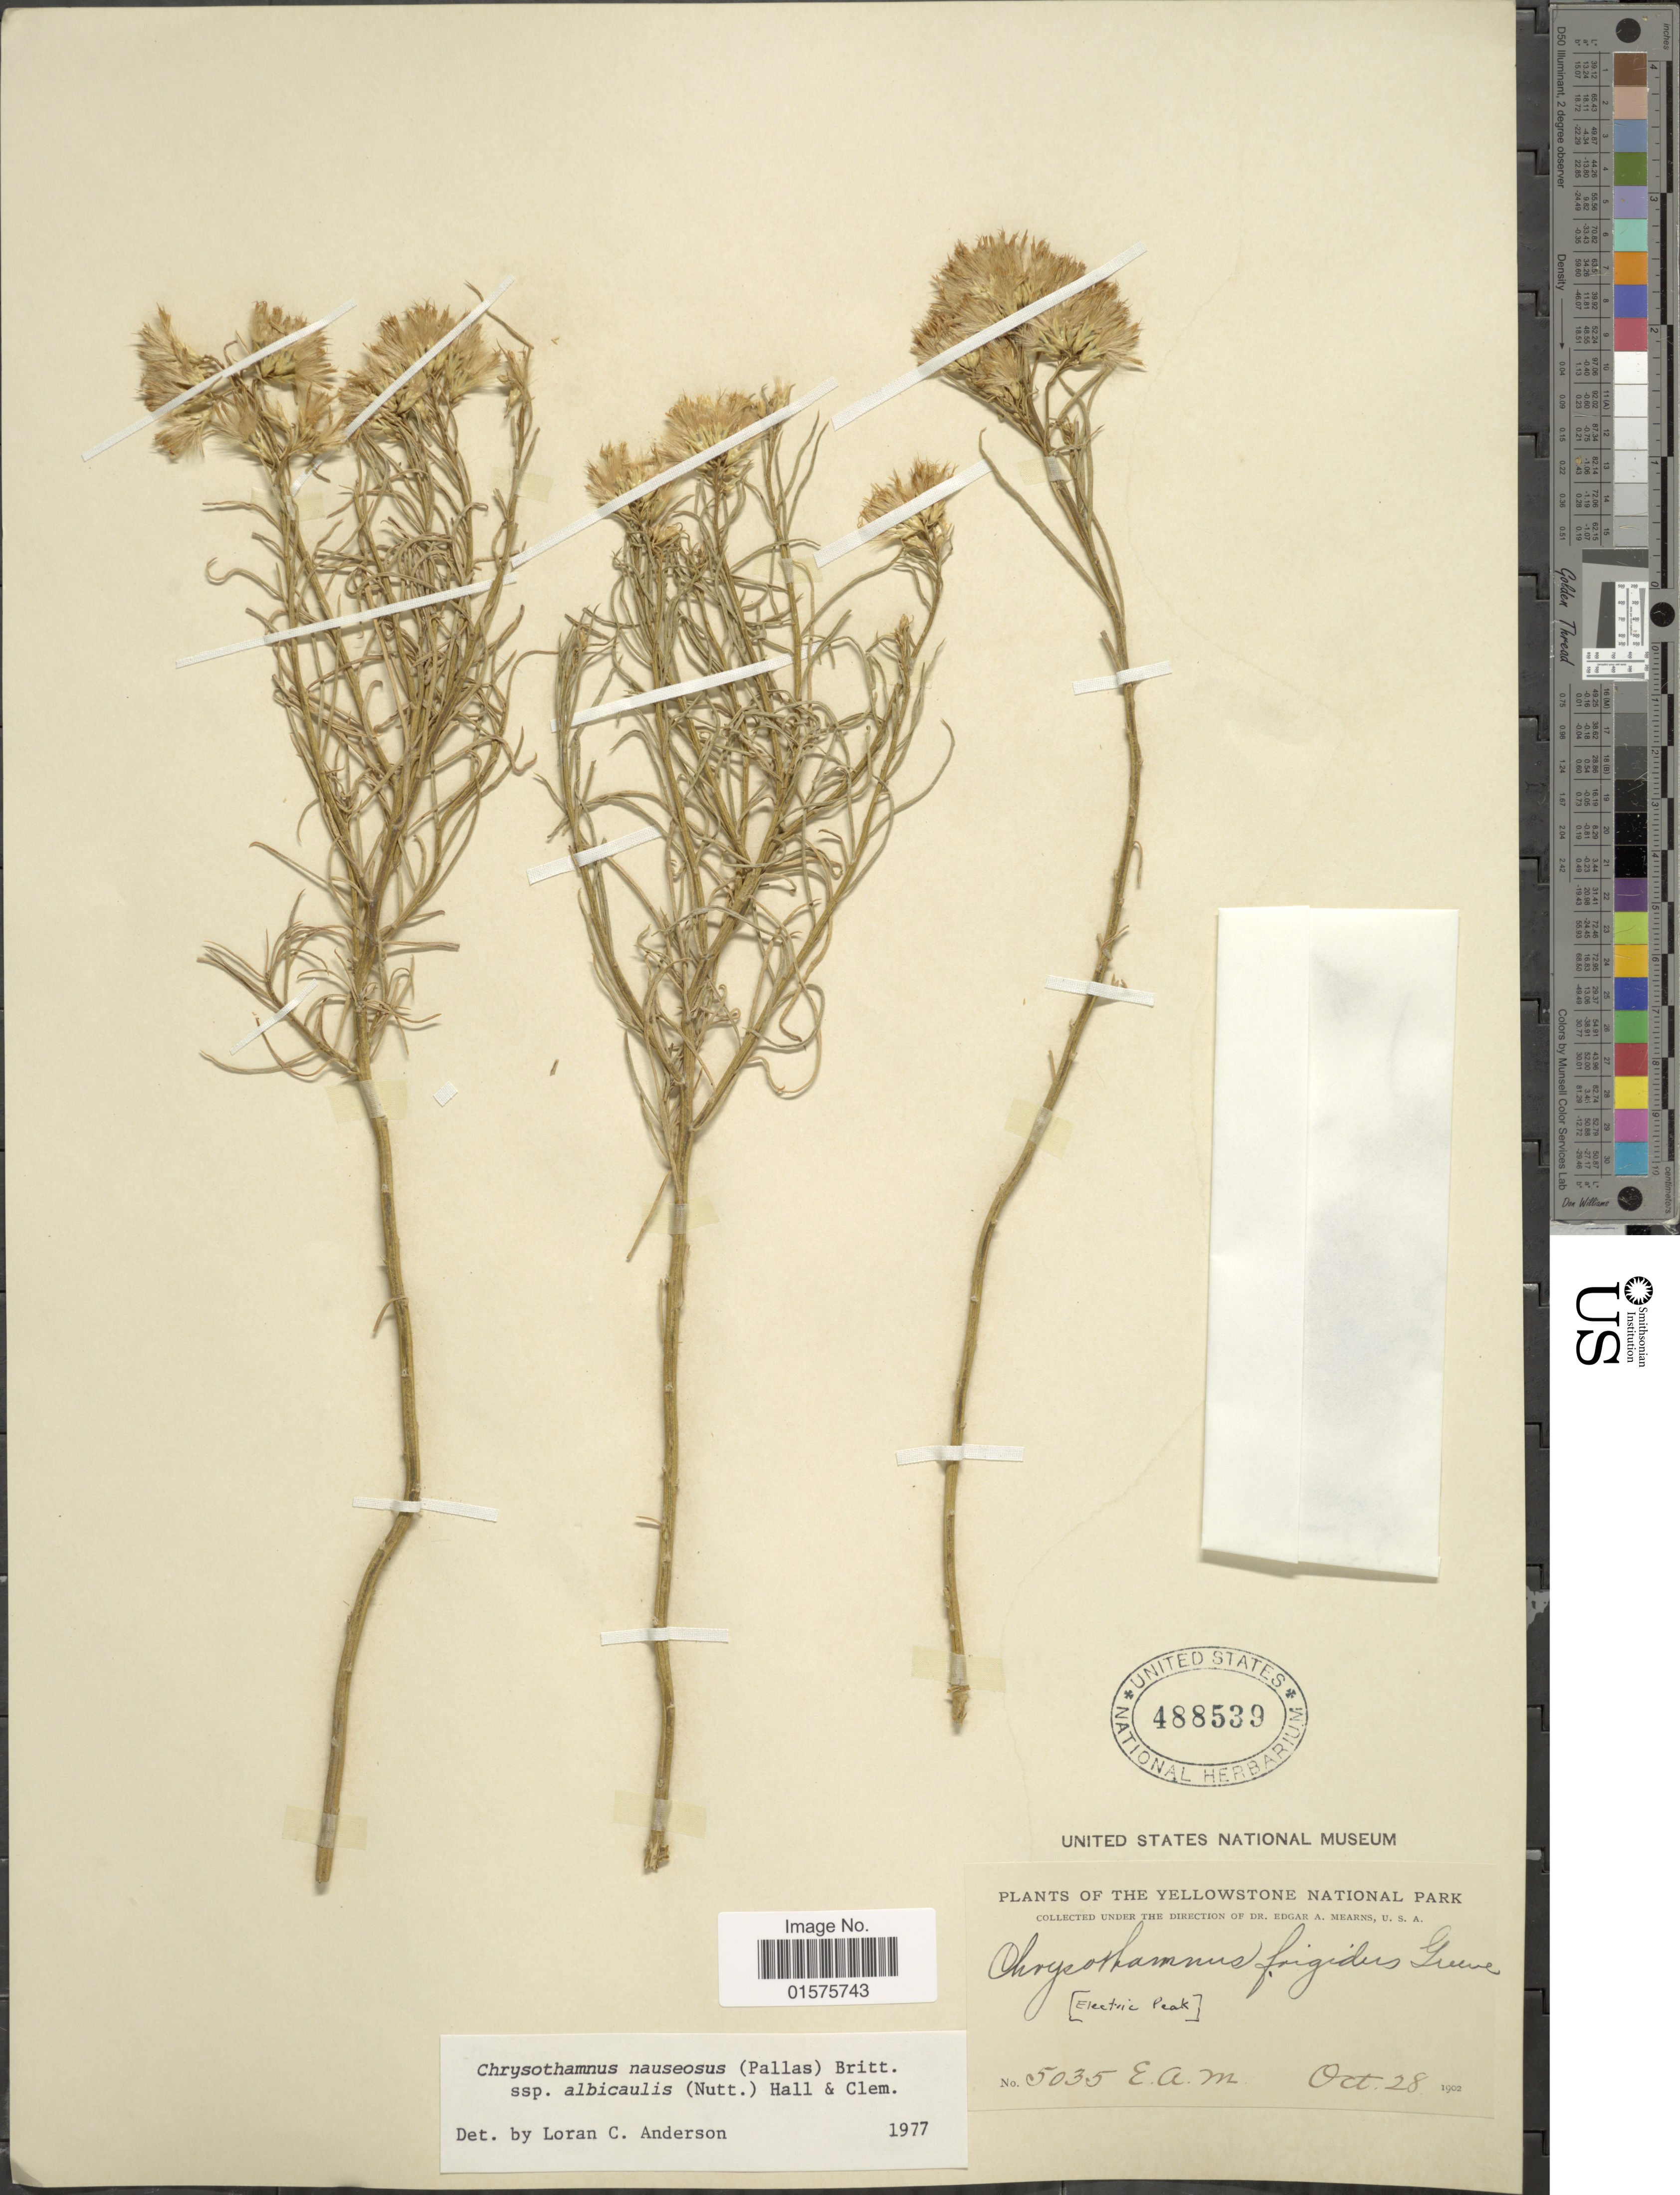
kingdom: Plantae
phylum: Tracheophyta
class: Magnoliopsida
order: Asterales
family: Asteraceae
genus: Ericameria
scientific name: Ericameria nauseosa var. speciosa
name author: (Nutt.) G.L. Nesom & G.I. Baird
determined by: Urbatsch, Lowell E., Curator (LSU), Louisiana State University (UNITED STATES)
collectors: E. A. Mearns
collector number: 5035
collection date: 1902-10-28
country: United States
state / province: Montana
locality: Yellowstone National Park. [Electric Peak]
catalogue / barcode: US 488539